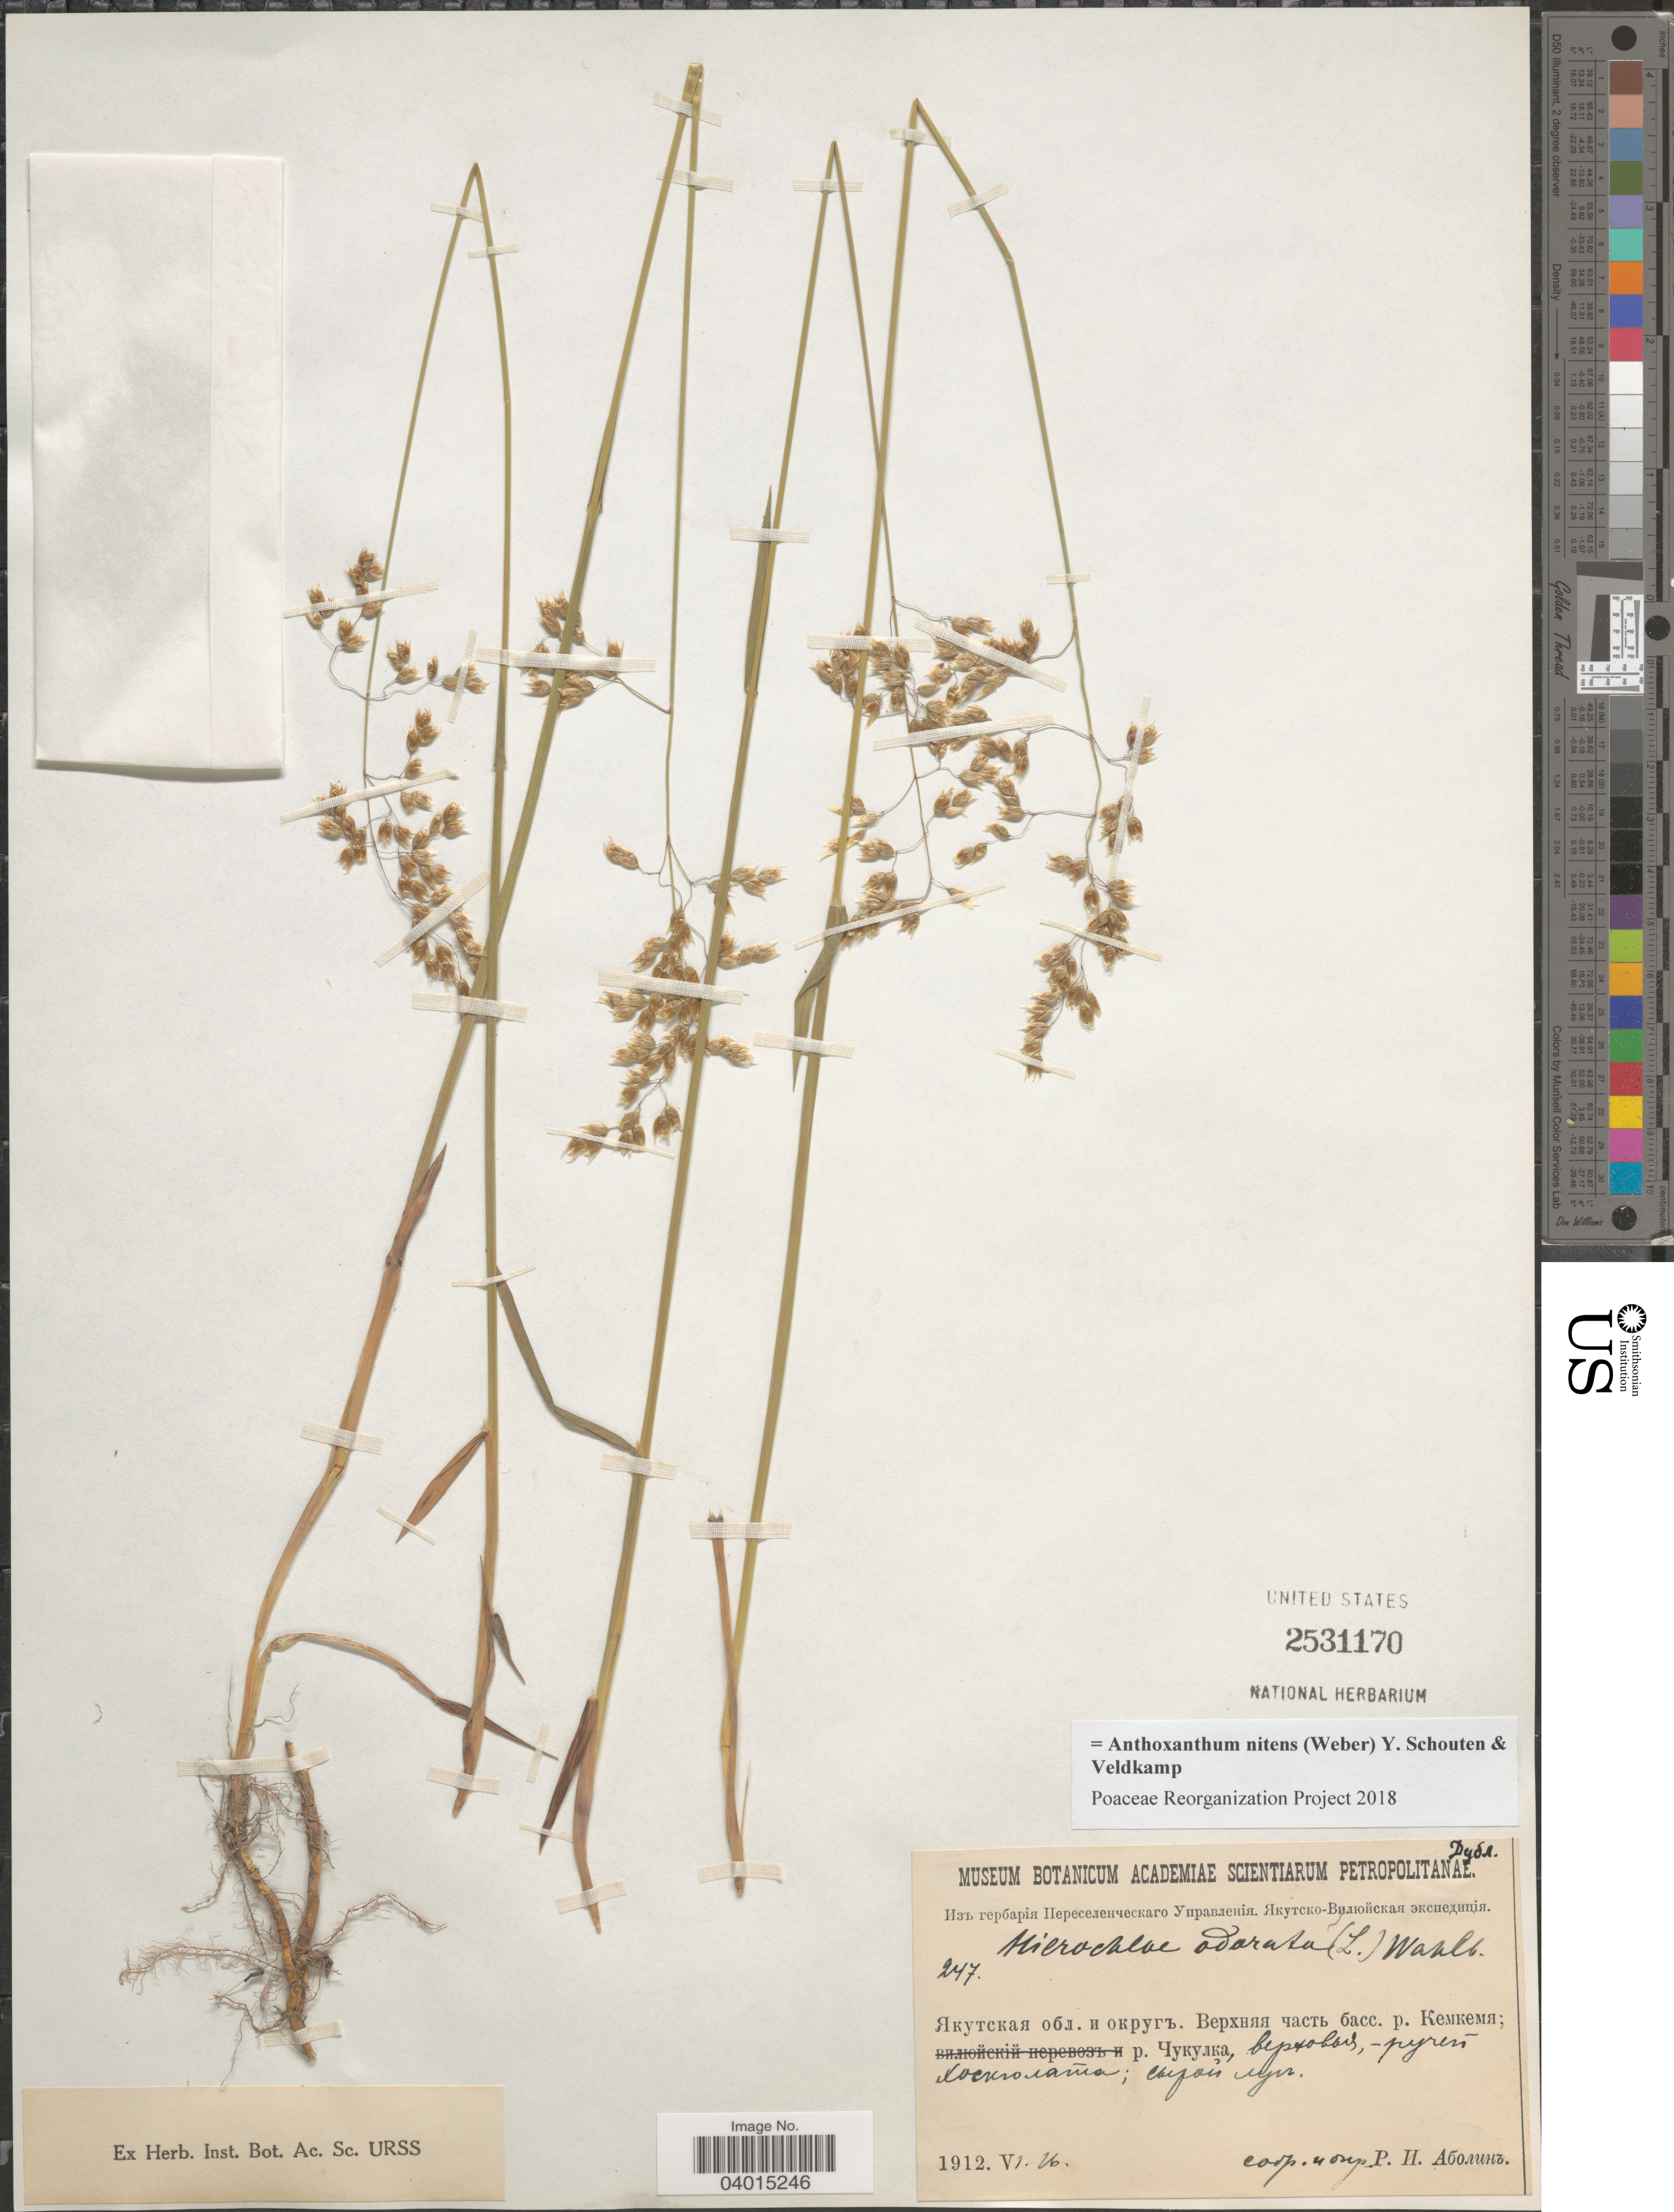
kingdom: Plantae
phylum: Tracheophyta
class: Liliopsida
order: Poales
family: Poaceae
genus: Anthoxanthum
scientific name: Anthoxanthum nitens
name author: (G.H. Weber) R.T.A. Schouten & Veldkamp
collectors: P. Abolin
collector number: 247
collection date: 1912-06-26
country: Russian Federation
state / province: Sakha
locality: Basin of river Kengkeme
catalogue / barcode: US 2531170